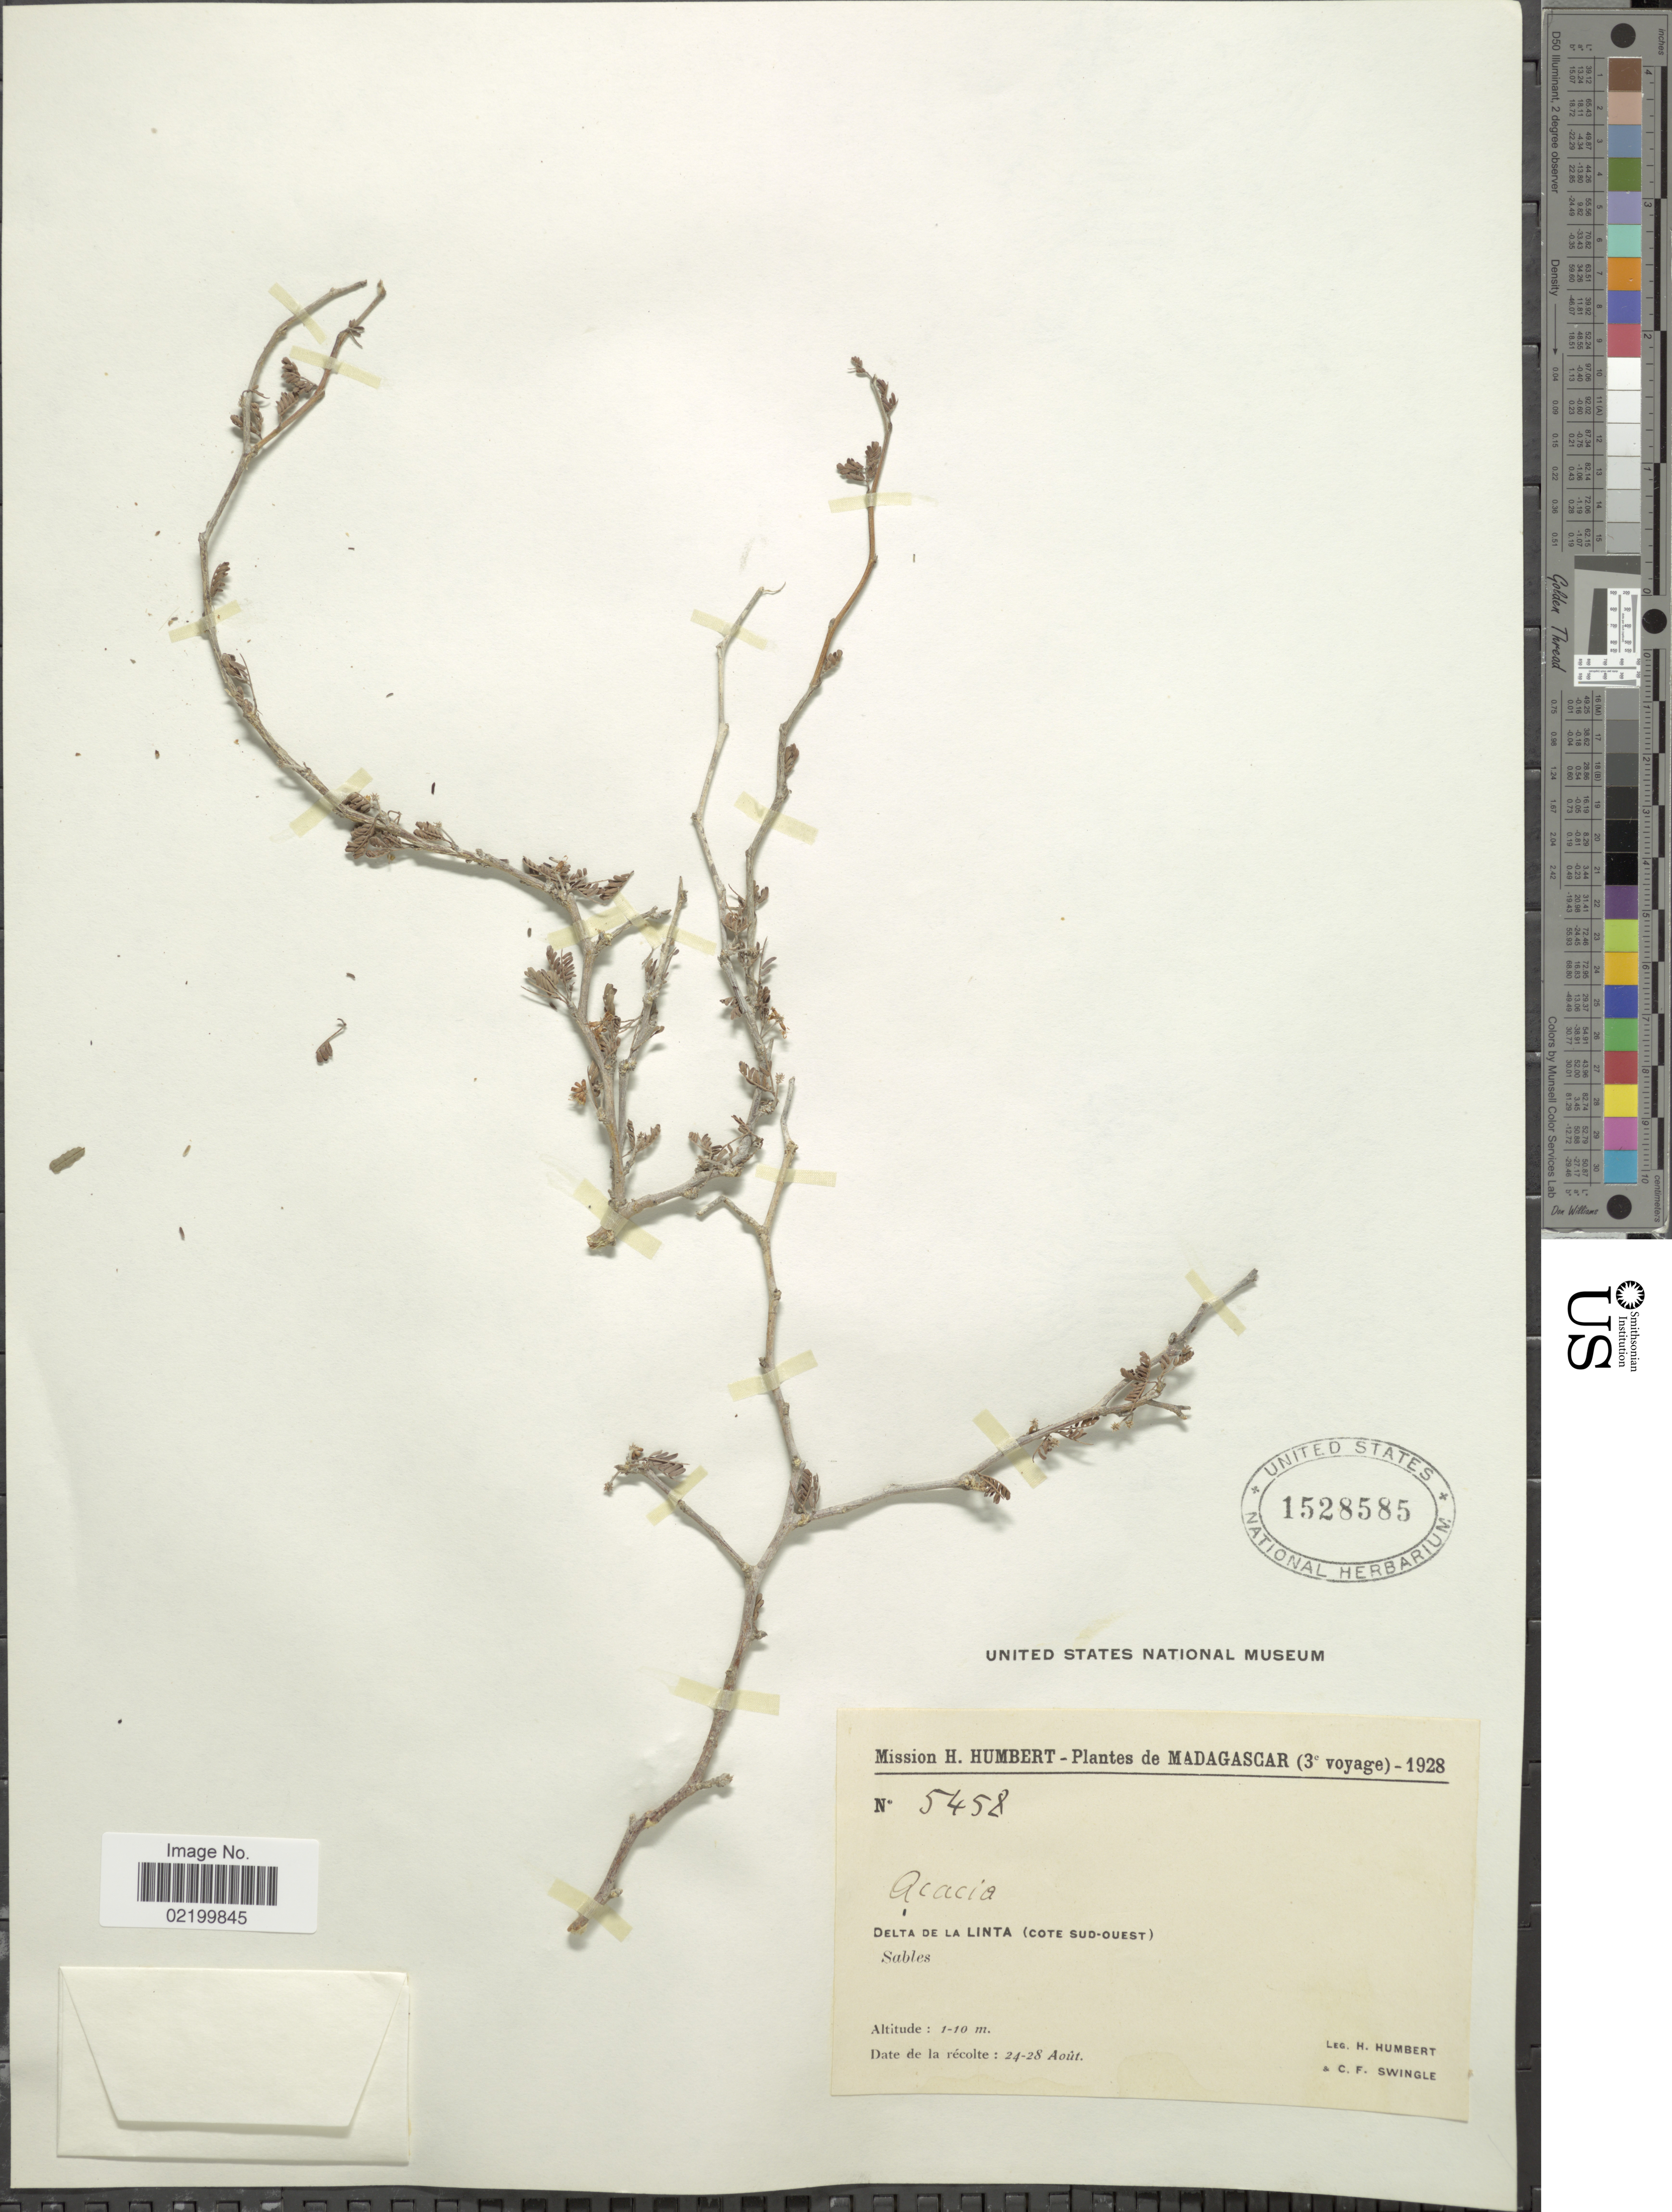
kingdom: Plantae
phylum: Tracheophyta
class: Magnoliopsida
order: Fabales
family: Fabaceae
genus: Acacia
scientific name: Acacia sp.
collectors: H. Humbert & C. Swingle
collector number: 5458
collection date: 1928-08-24/1928-08-28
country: Madagascar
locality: Delta de la Linta ( cote Sud-Ouest)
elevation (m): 1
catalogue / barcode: US 1528585